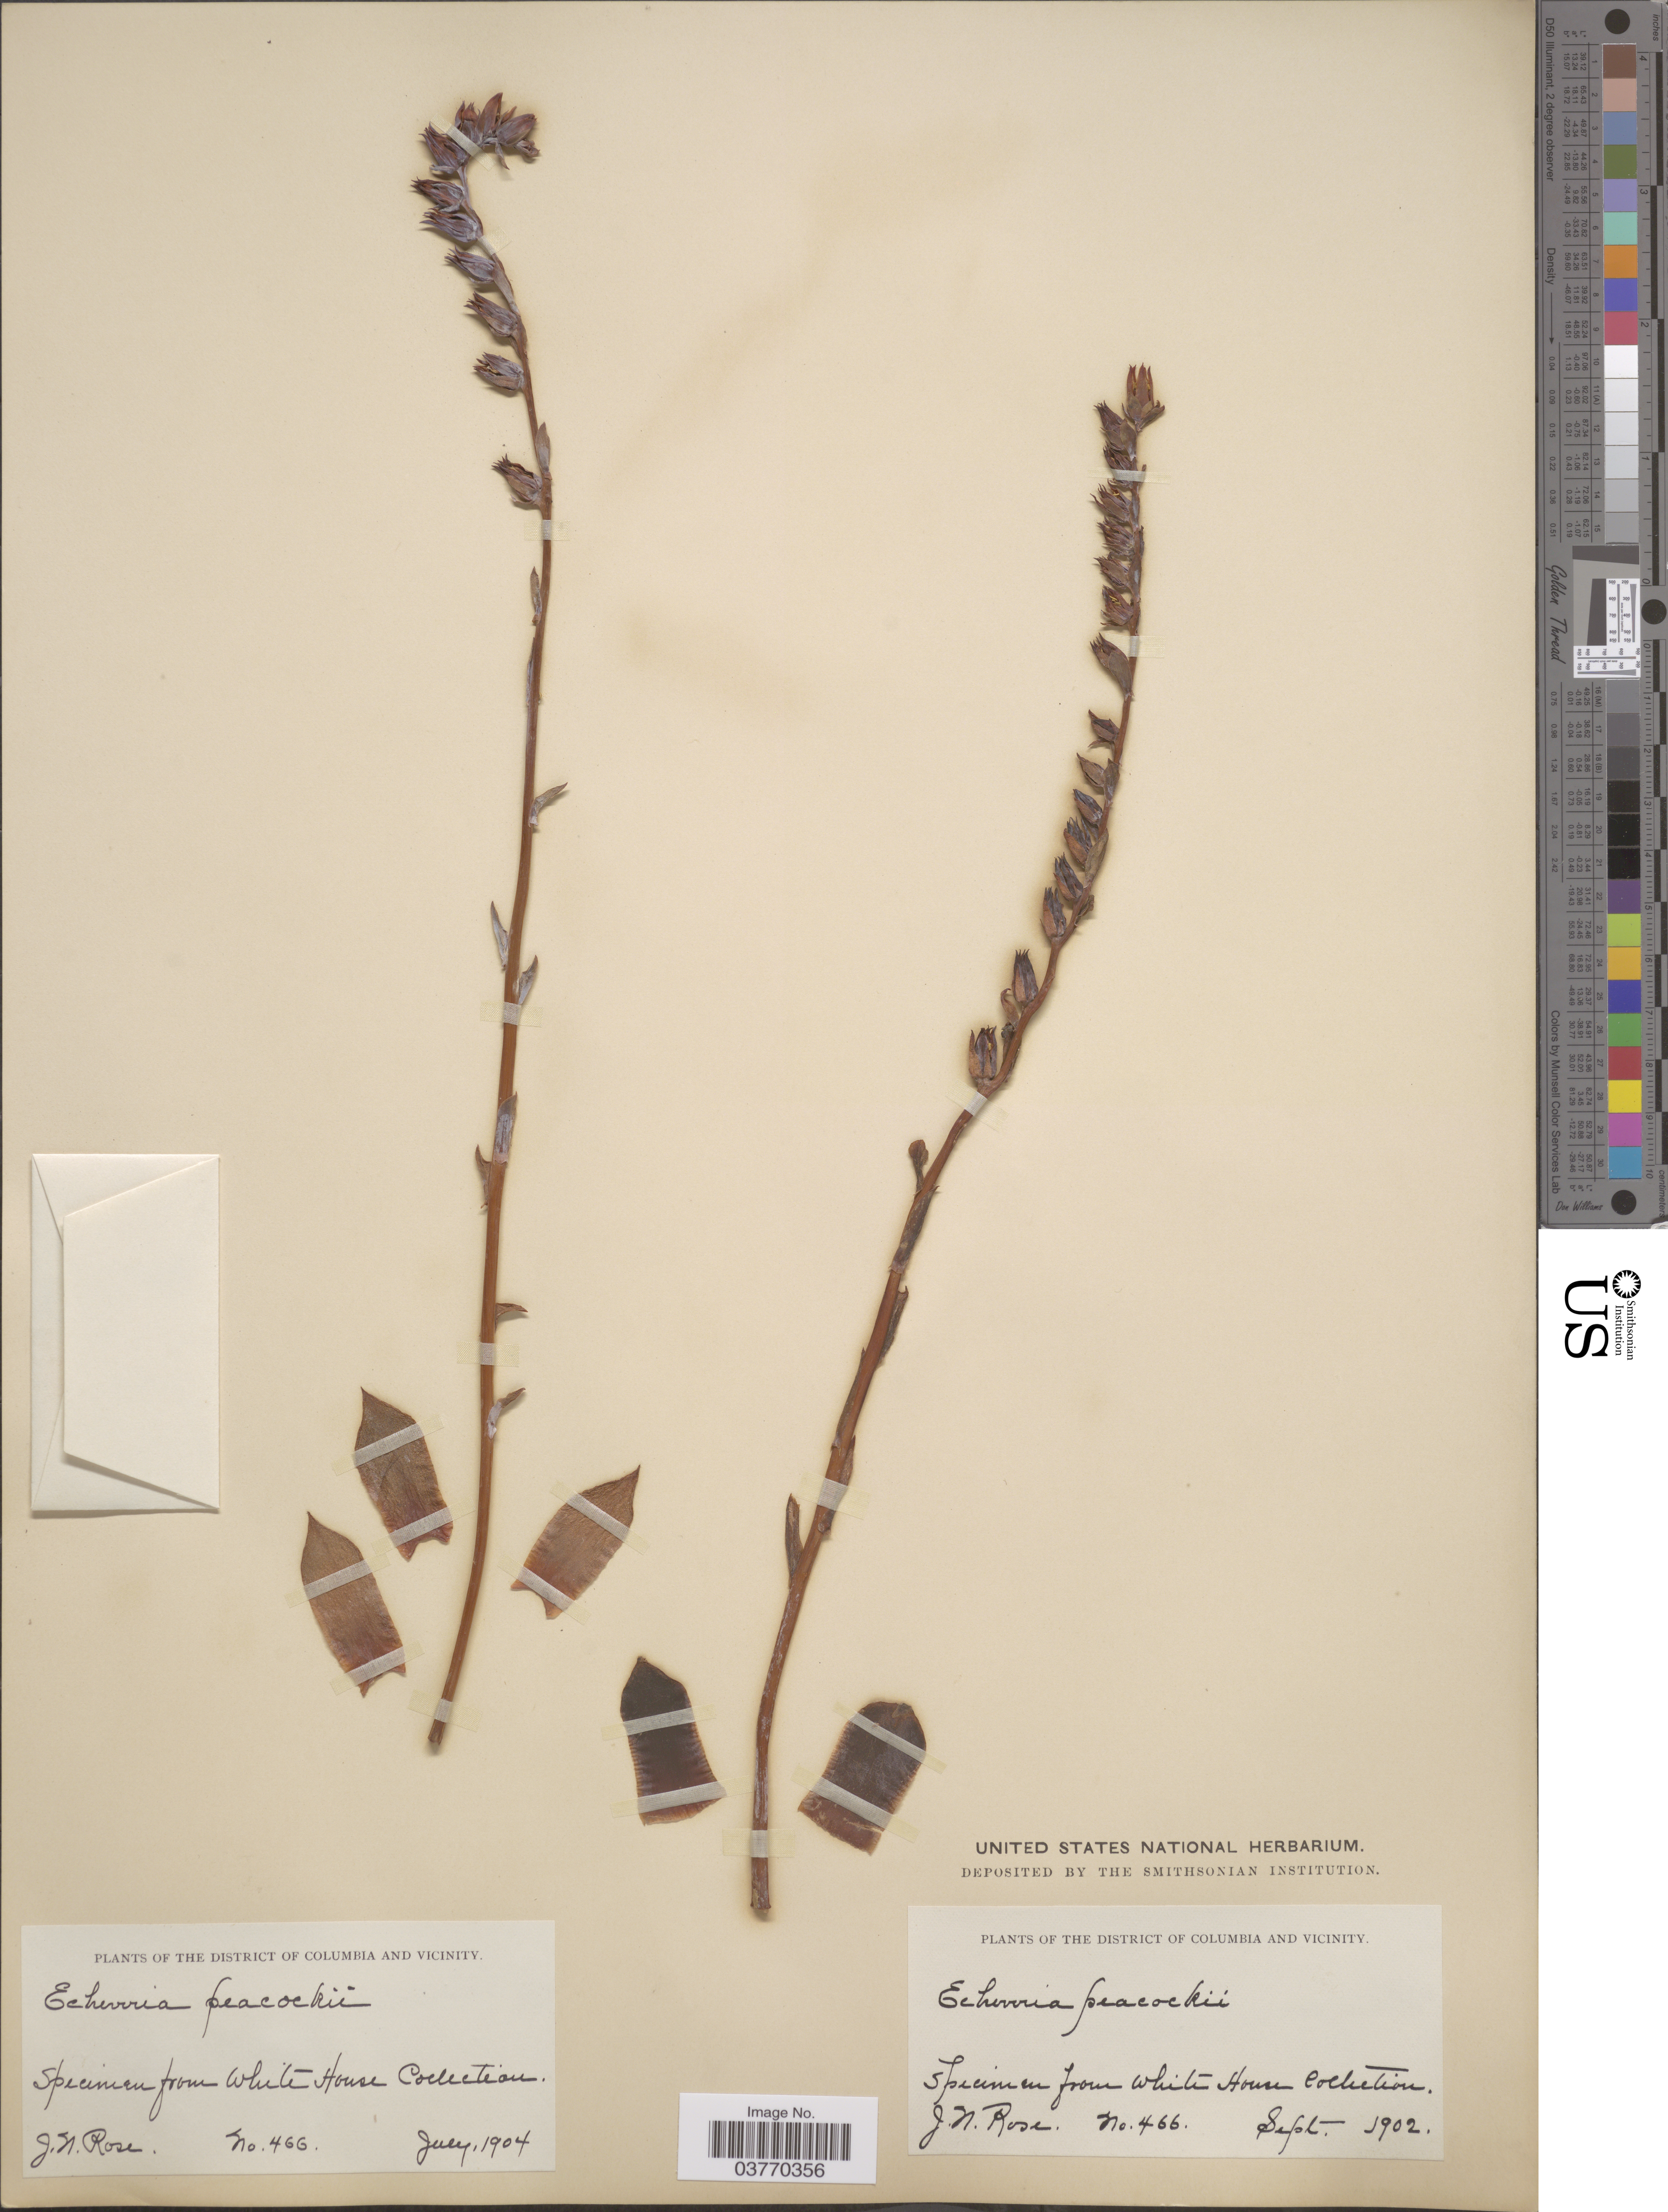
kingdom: Plantae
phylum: Tracheophyta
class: Magnoliopsida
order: Saxifragales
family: Crassulaceae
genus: Echeveria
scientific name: Echeveria peacockii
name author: Croucher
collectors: J. N. Rose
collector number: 466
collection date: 1902-09/1904-07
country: United States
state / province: District of Columbia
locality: The District of Columbia and vicinity. From White House Collection.?